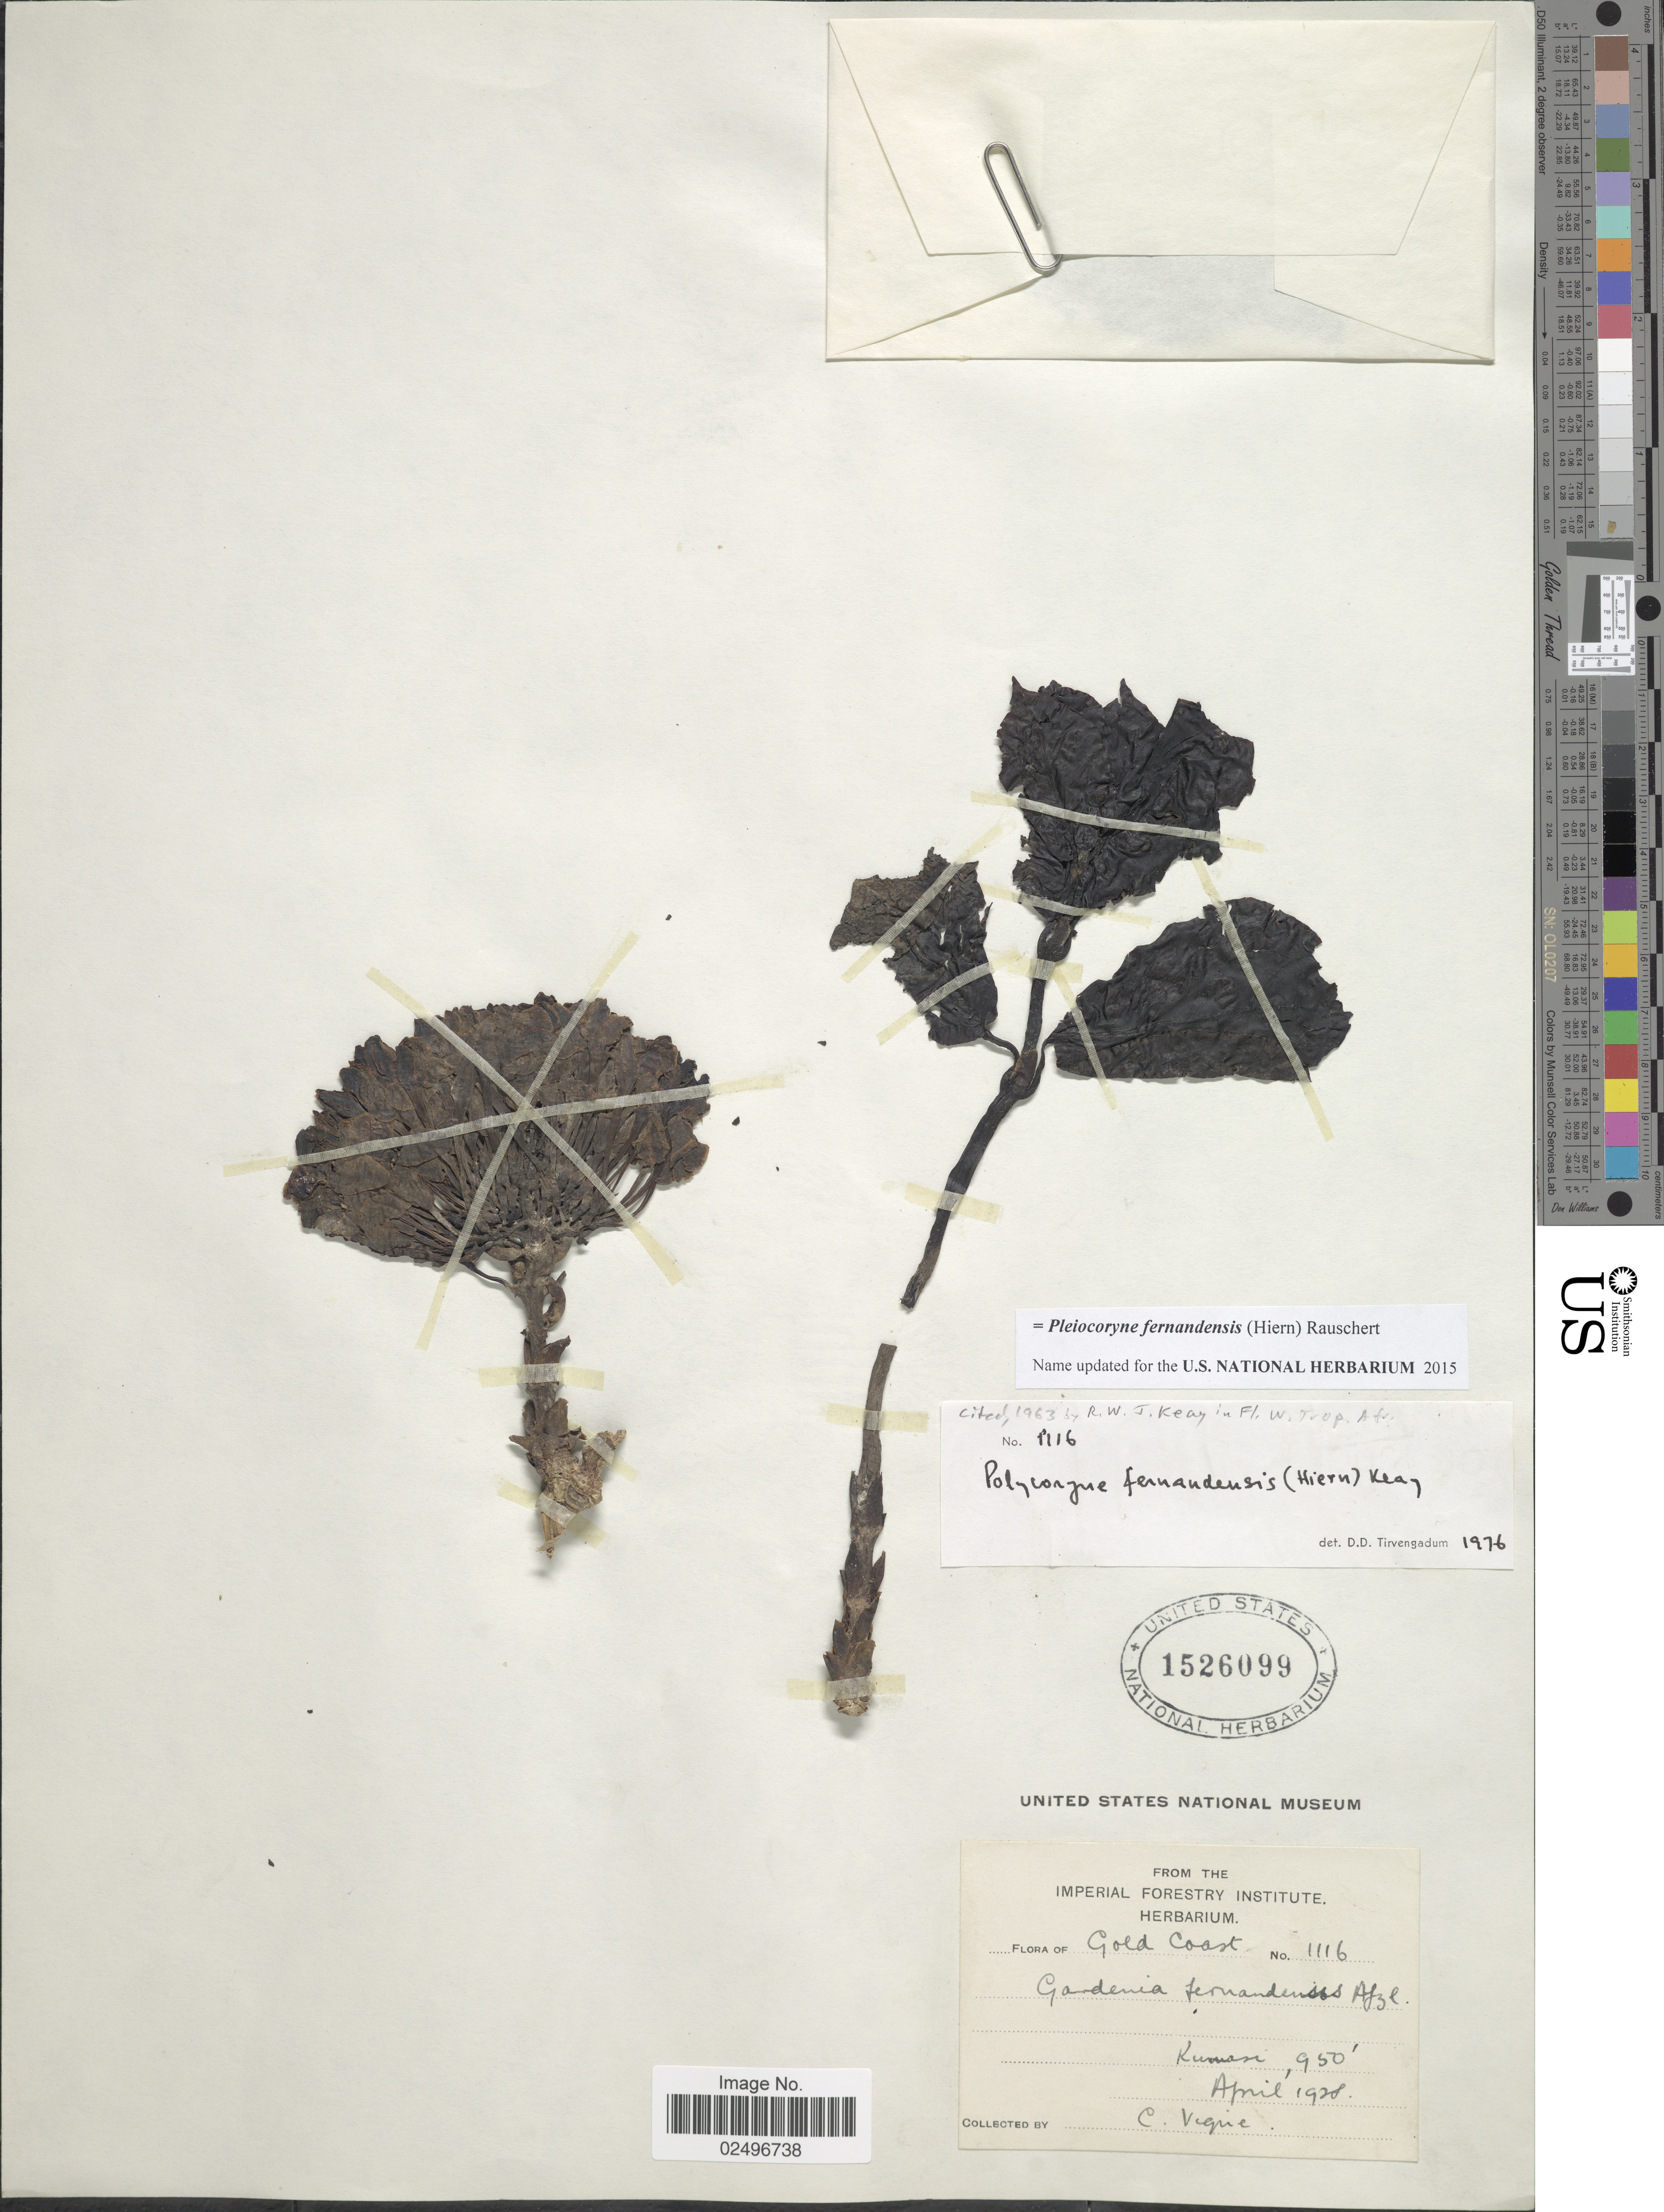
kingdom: Plantae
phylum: Tracheophyta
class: Magnoliopsida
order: Gentianales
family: Rubiaceae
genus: Pleiocoryne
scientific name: Pleiocoryne fernandensis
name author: (Hiern) Rauschert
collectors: C. Vigne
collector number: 1116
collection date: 1928-04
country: Ghana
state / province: Ashanti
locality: Gold Coast, Kumasi.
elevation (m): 290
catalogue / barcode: US 1526099